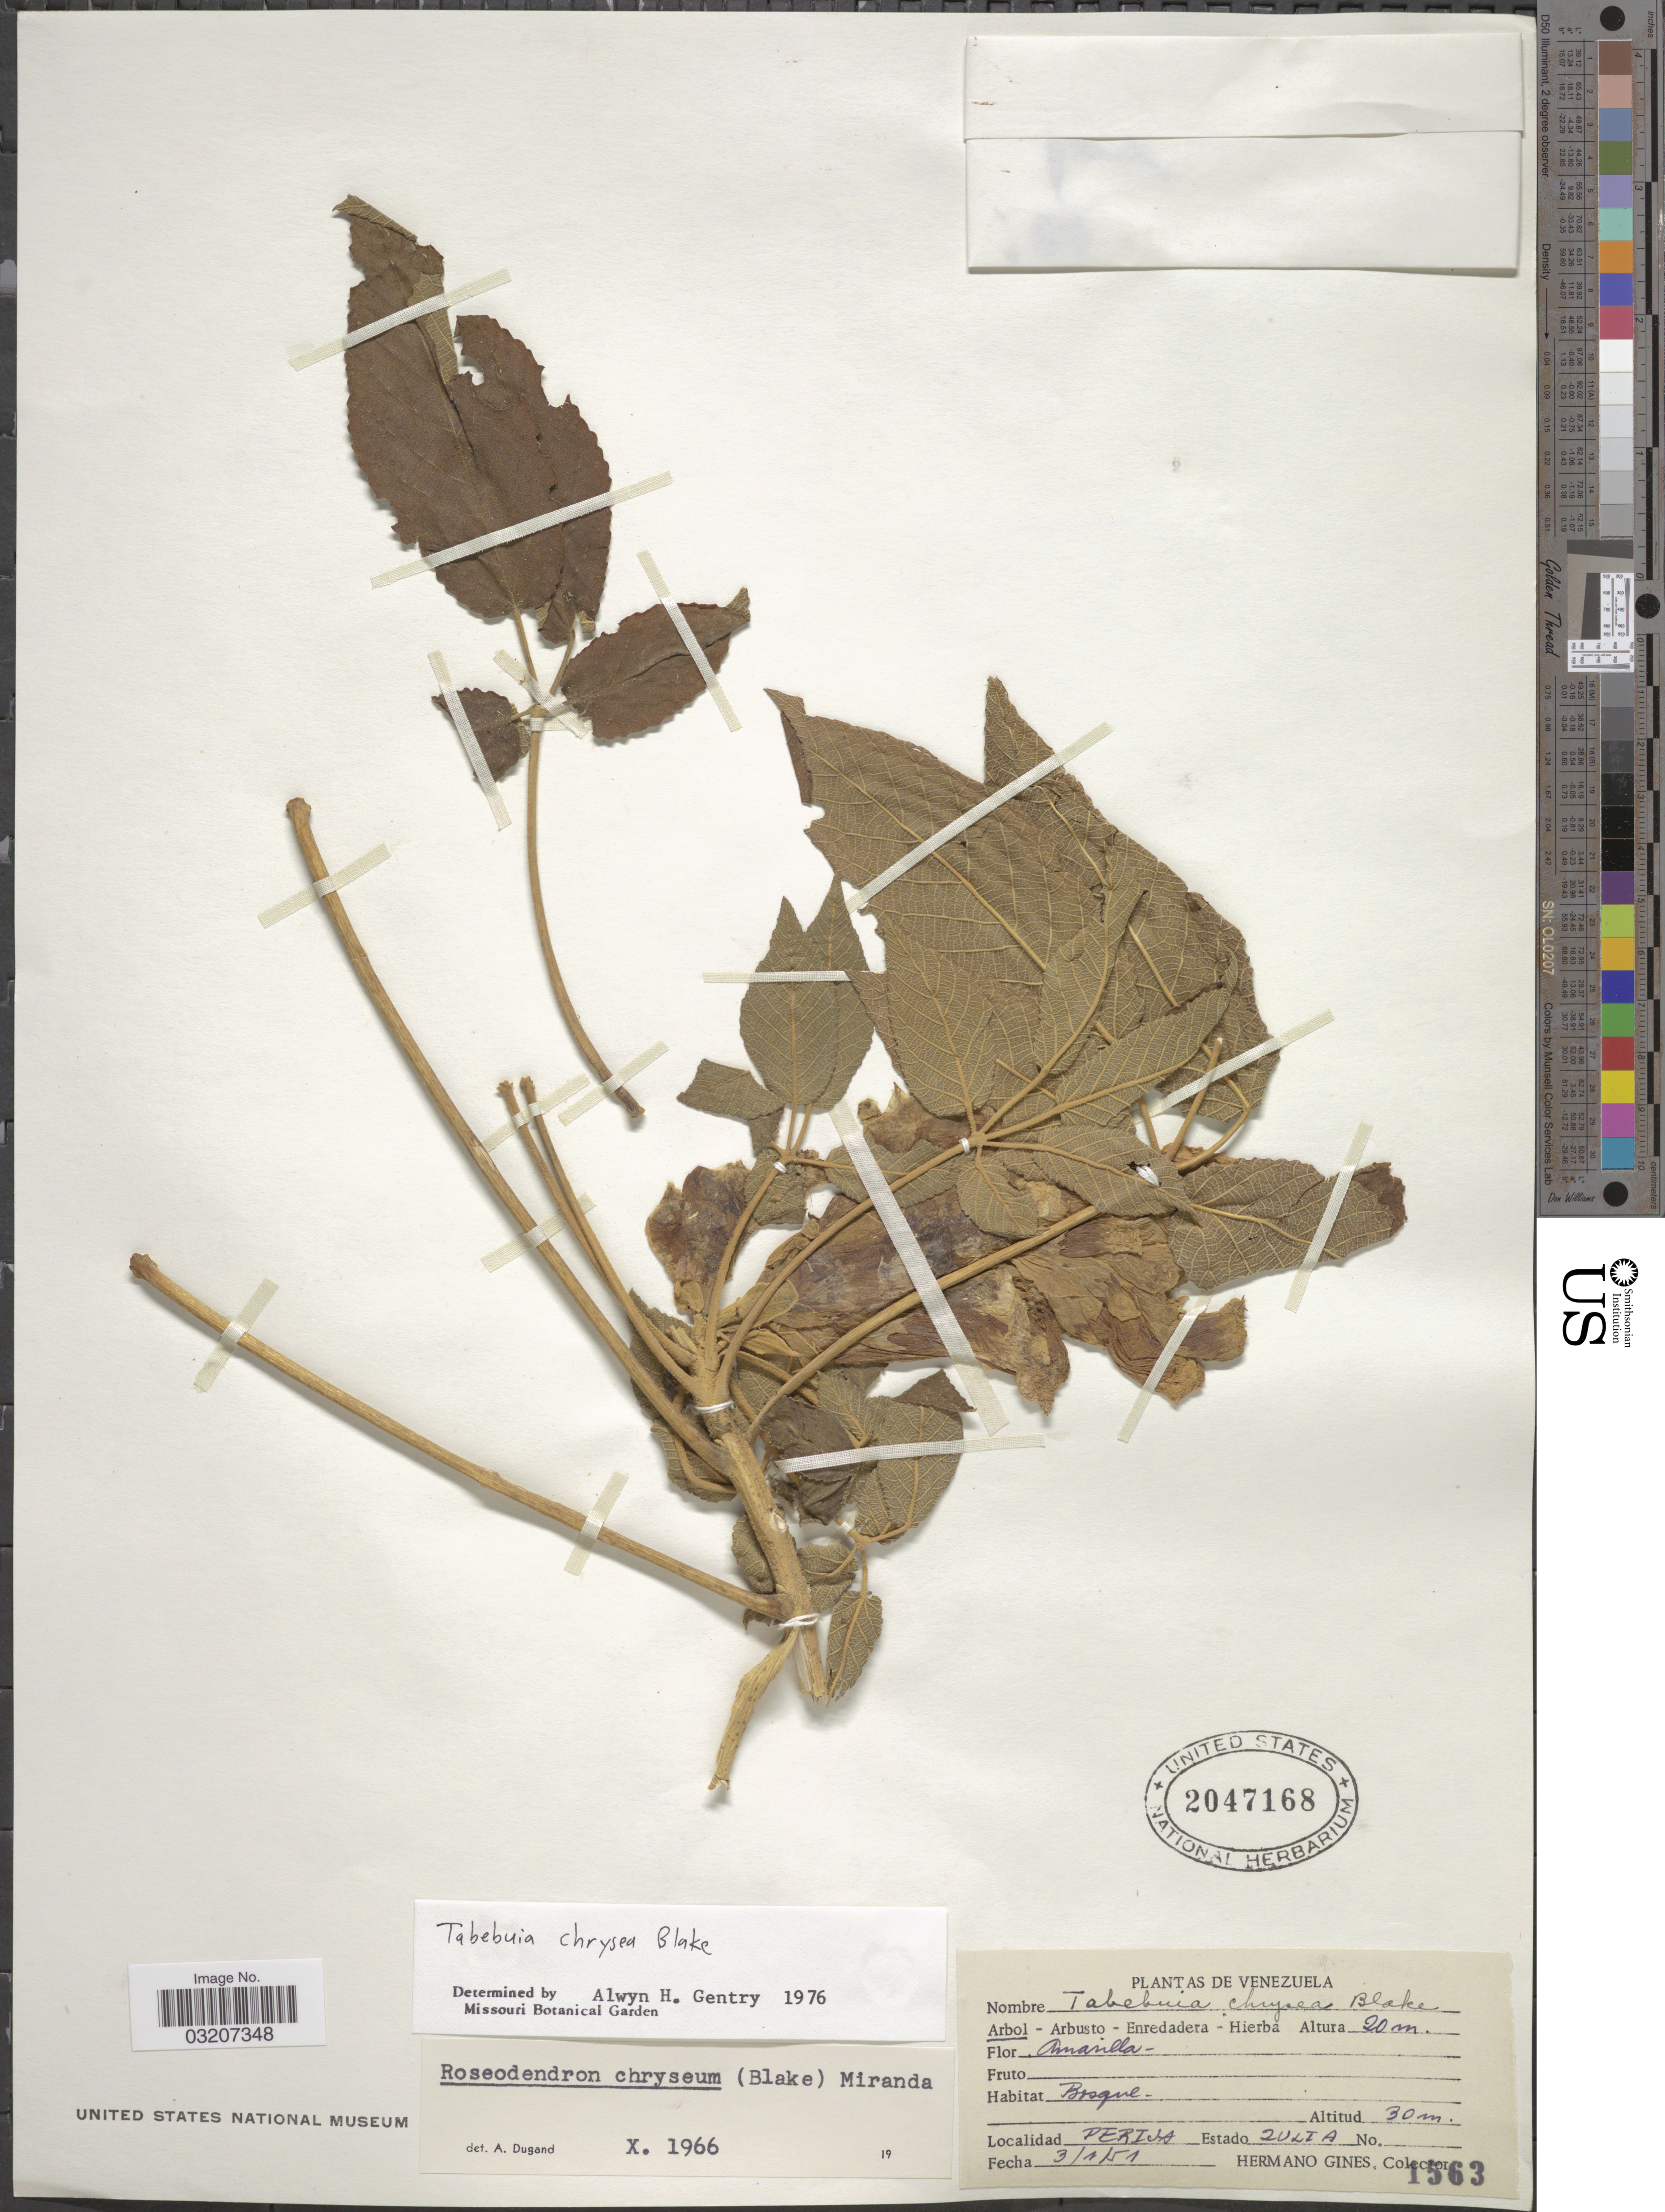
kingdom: Plantae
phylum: Tracheophyta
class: Magnoliopsida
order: Lamiales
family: Bignoniaceae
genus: Roseodendron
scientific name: Roseodendron chryseum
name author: (S.F. Blake) Miranda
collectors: Bro. Gines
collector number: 1563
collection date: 1951-01-03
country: Venezuela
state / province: Zulia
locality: Perija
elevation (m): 30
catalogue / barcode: US 2047168